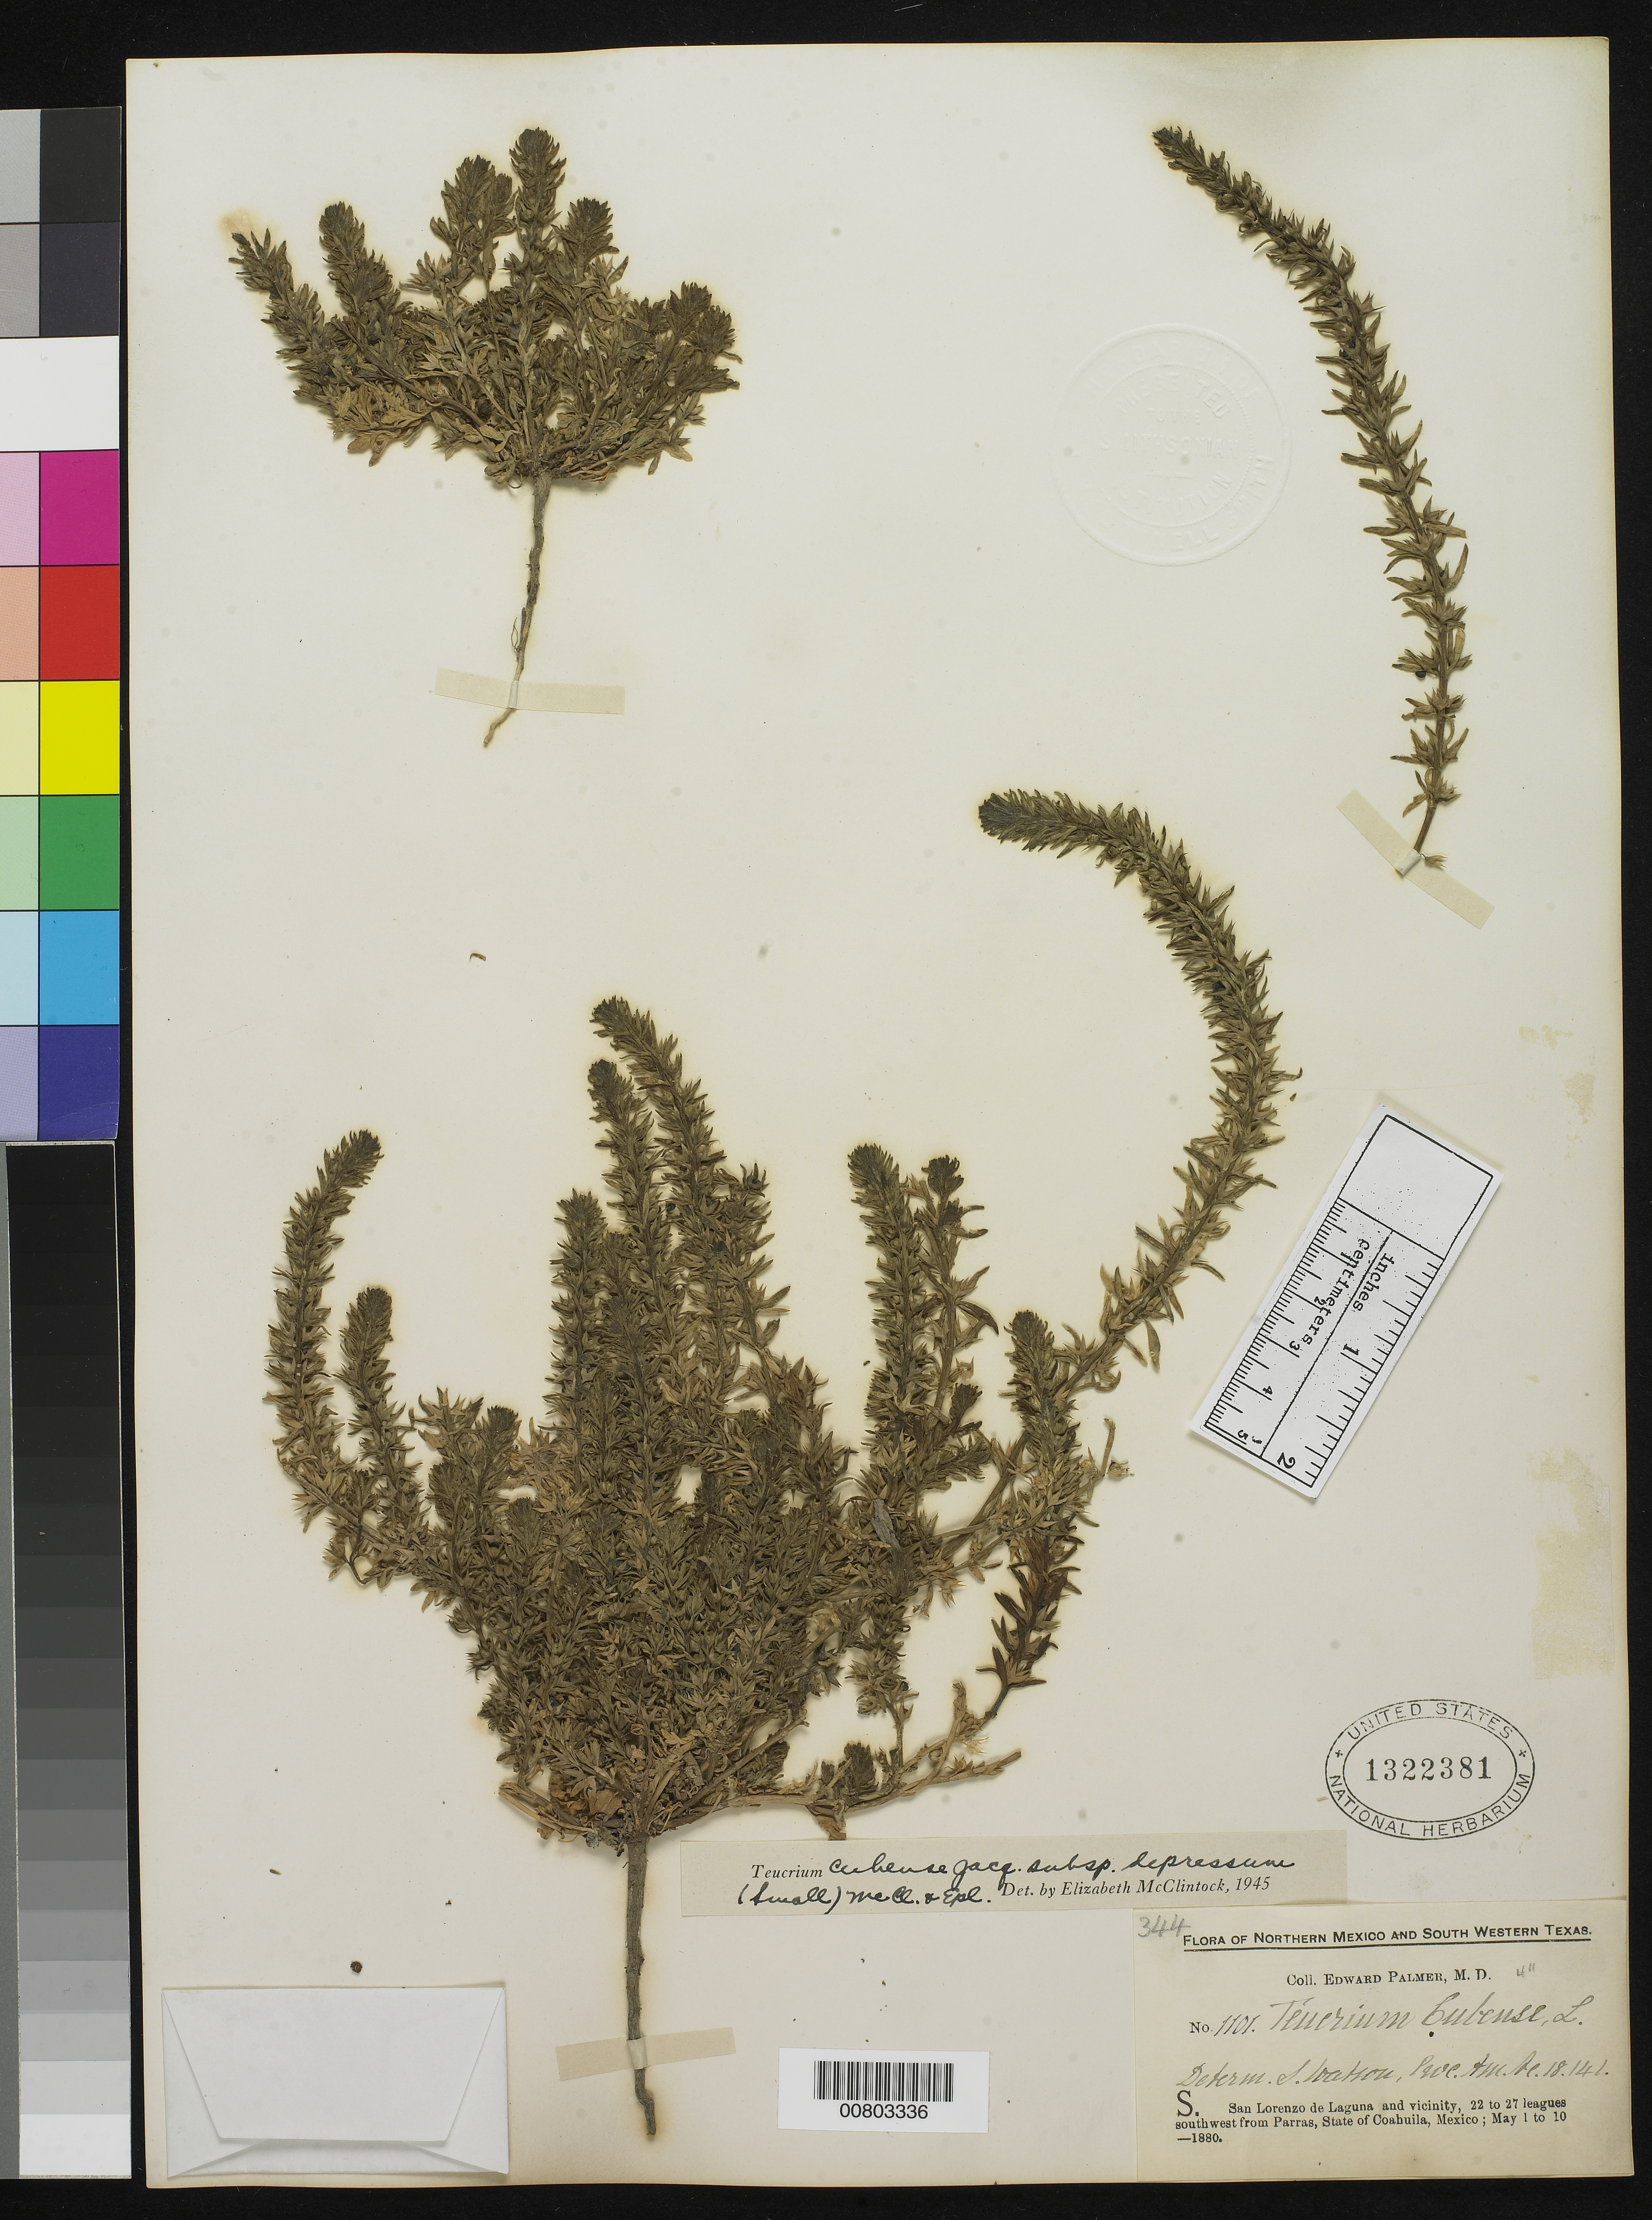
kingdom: Plantae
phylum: Tracheophyta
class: Magnoliopsida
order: Lamiales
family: Lamiaceae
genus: Teucrium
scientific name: Teucrium cubense subsp. depressum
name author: (Small) E. M. McClint. & Epling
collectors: E. Palmer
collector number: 1101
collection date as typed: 01 May 1880 to 10 May 1880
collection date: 1880-05-01/1880-05-10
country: Mexico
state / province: Coahuila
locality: S. San Lorenzo de Laguna and vicinity, 22 to 27 leagues southwest from Parras, Coahuila.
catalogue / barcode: US 1322381